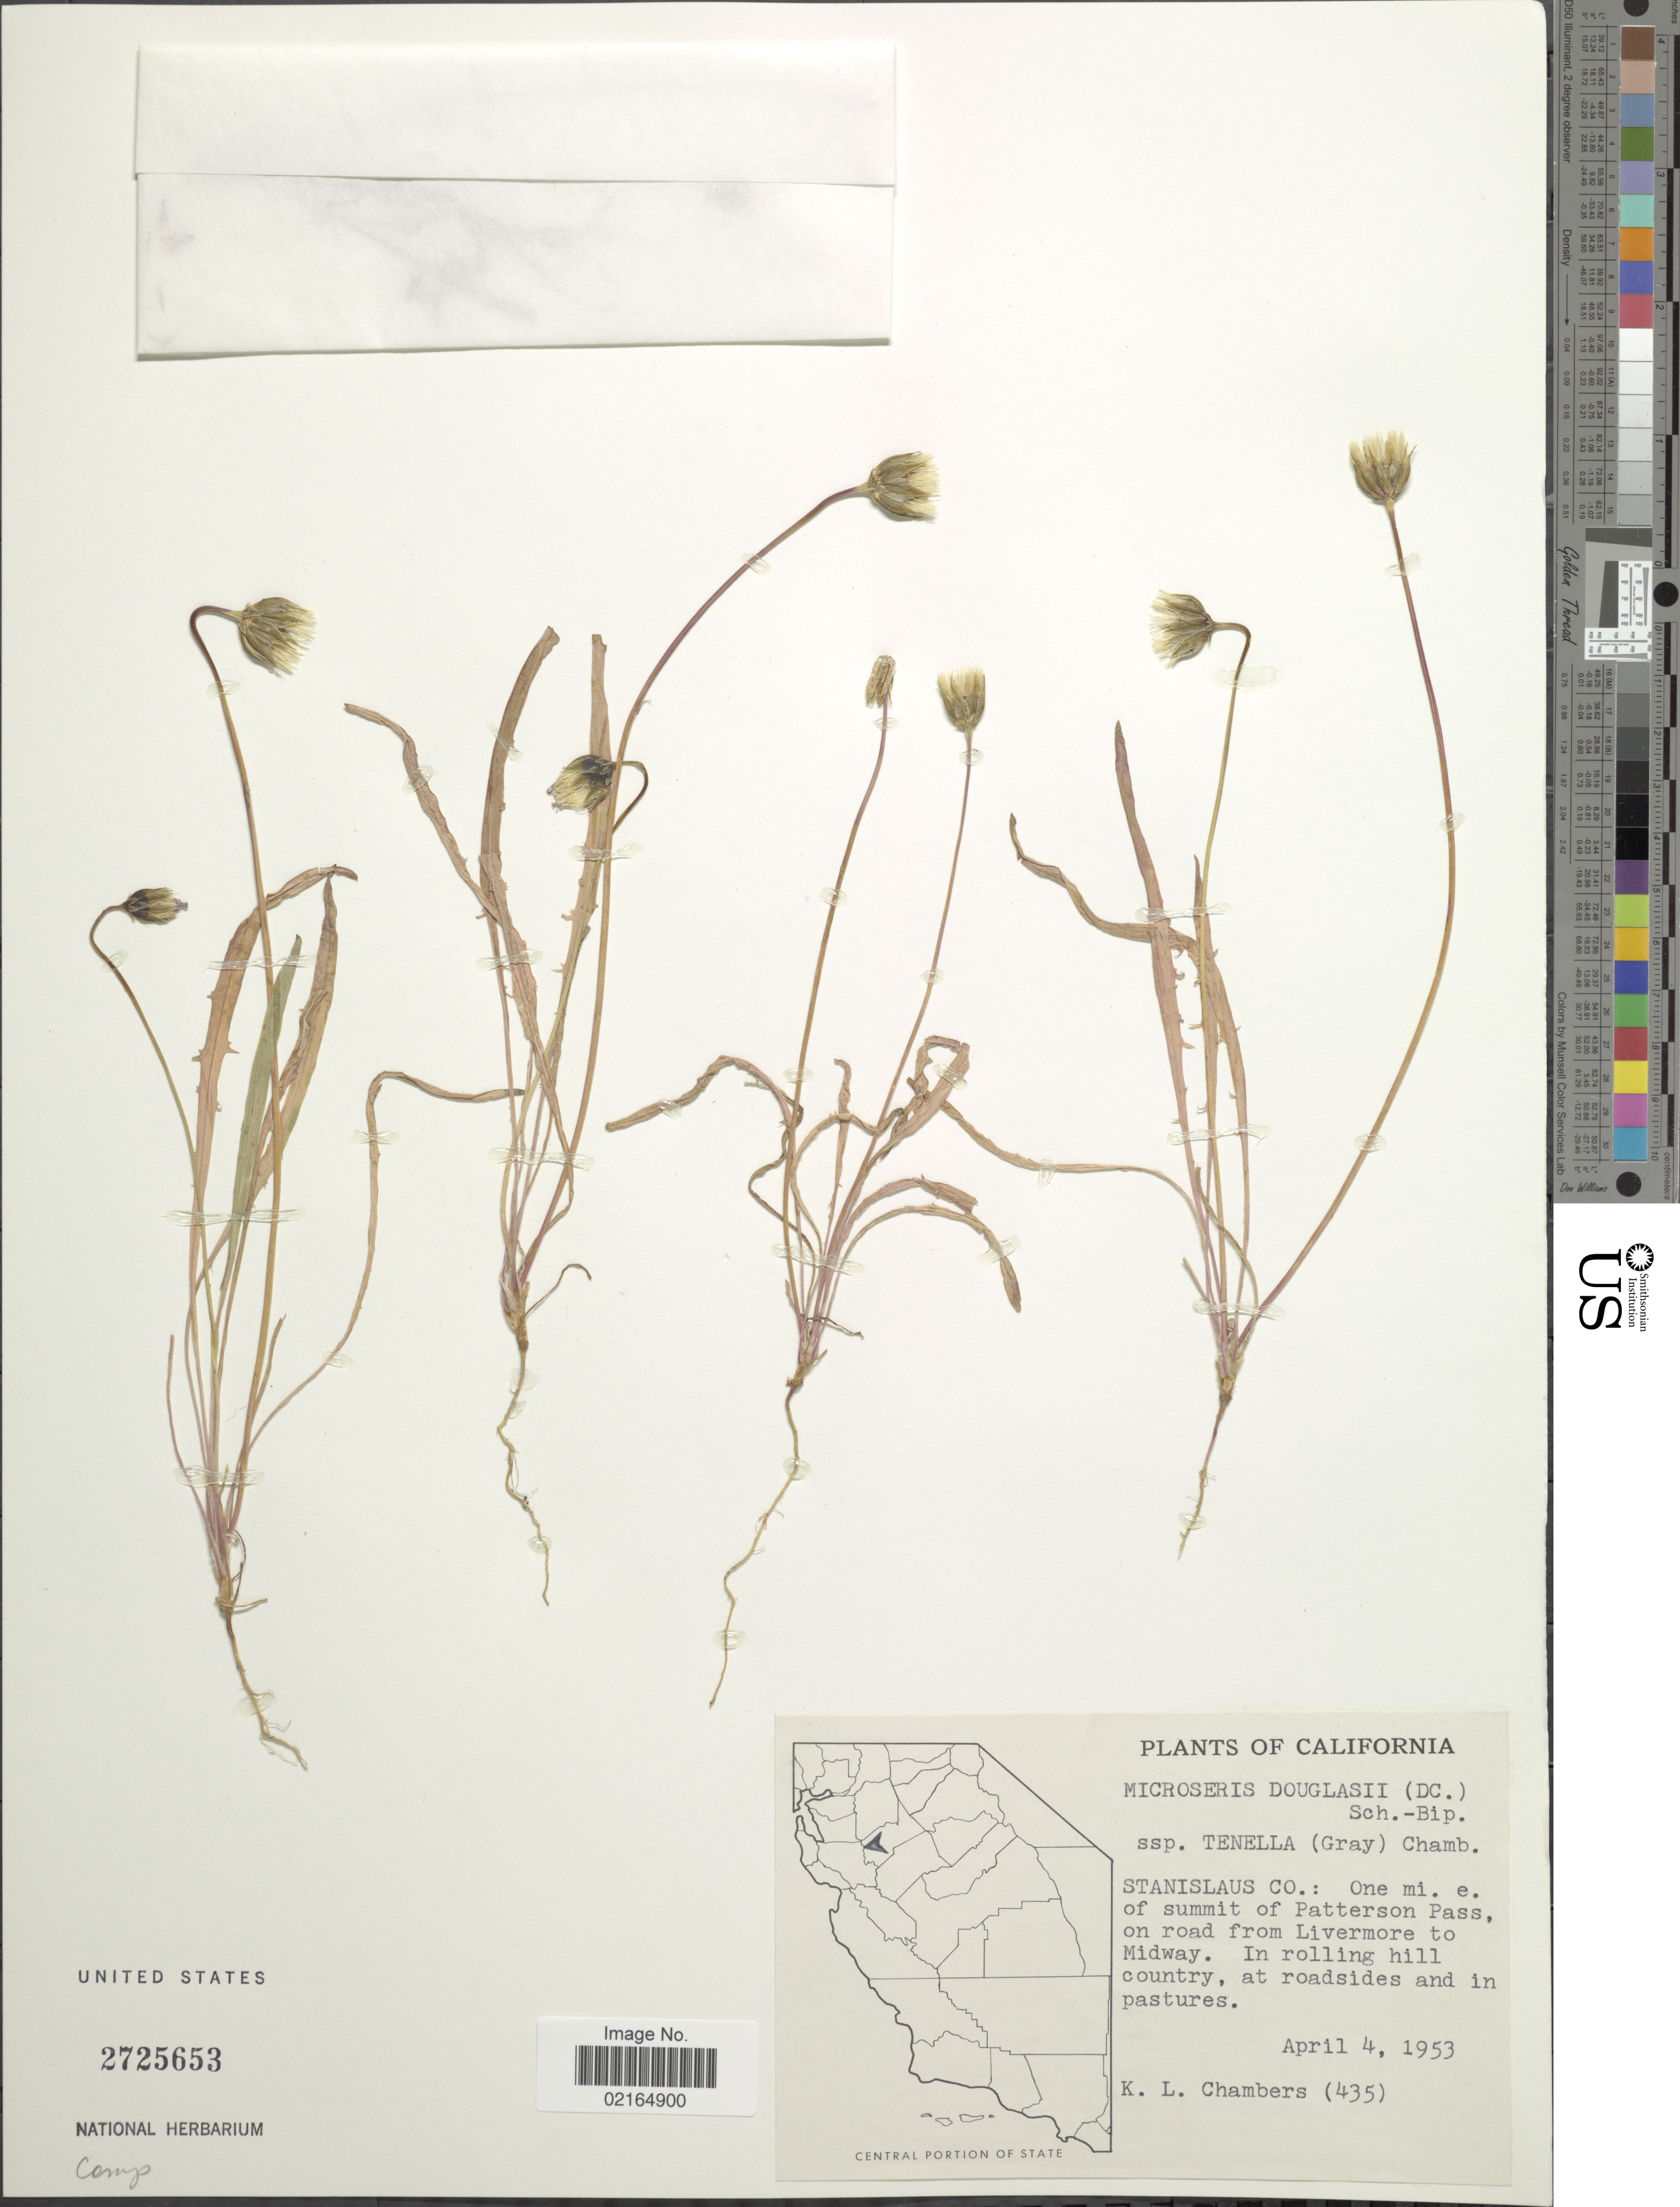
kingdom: Plantae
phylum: Tracheophyta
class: Magnoliopsida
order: Asterales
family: Asteraceae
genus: Microseris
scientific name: Microseris douglasii subsp. tenella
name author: (A. Gray) K.L. Chambers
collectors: K. Chambers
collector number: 435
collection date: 1953-04-04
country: United States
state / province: California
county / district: Stanislaus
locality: Stanislaus Co.: one mi. e. of summit of Patterson Pass, on road from Livermore to Midway, in rolling hill county, at roadsides and in pastures.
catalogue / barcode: US 2725653